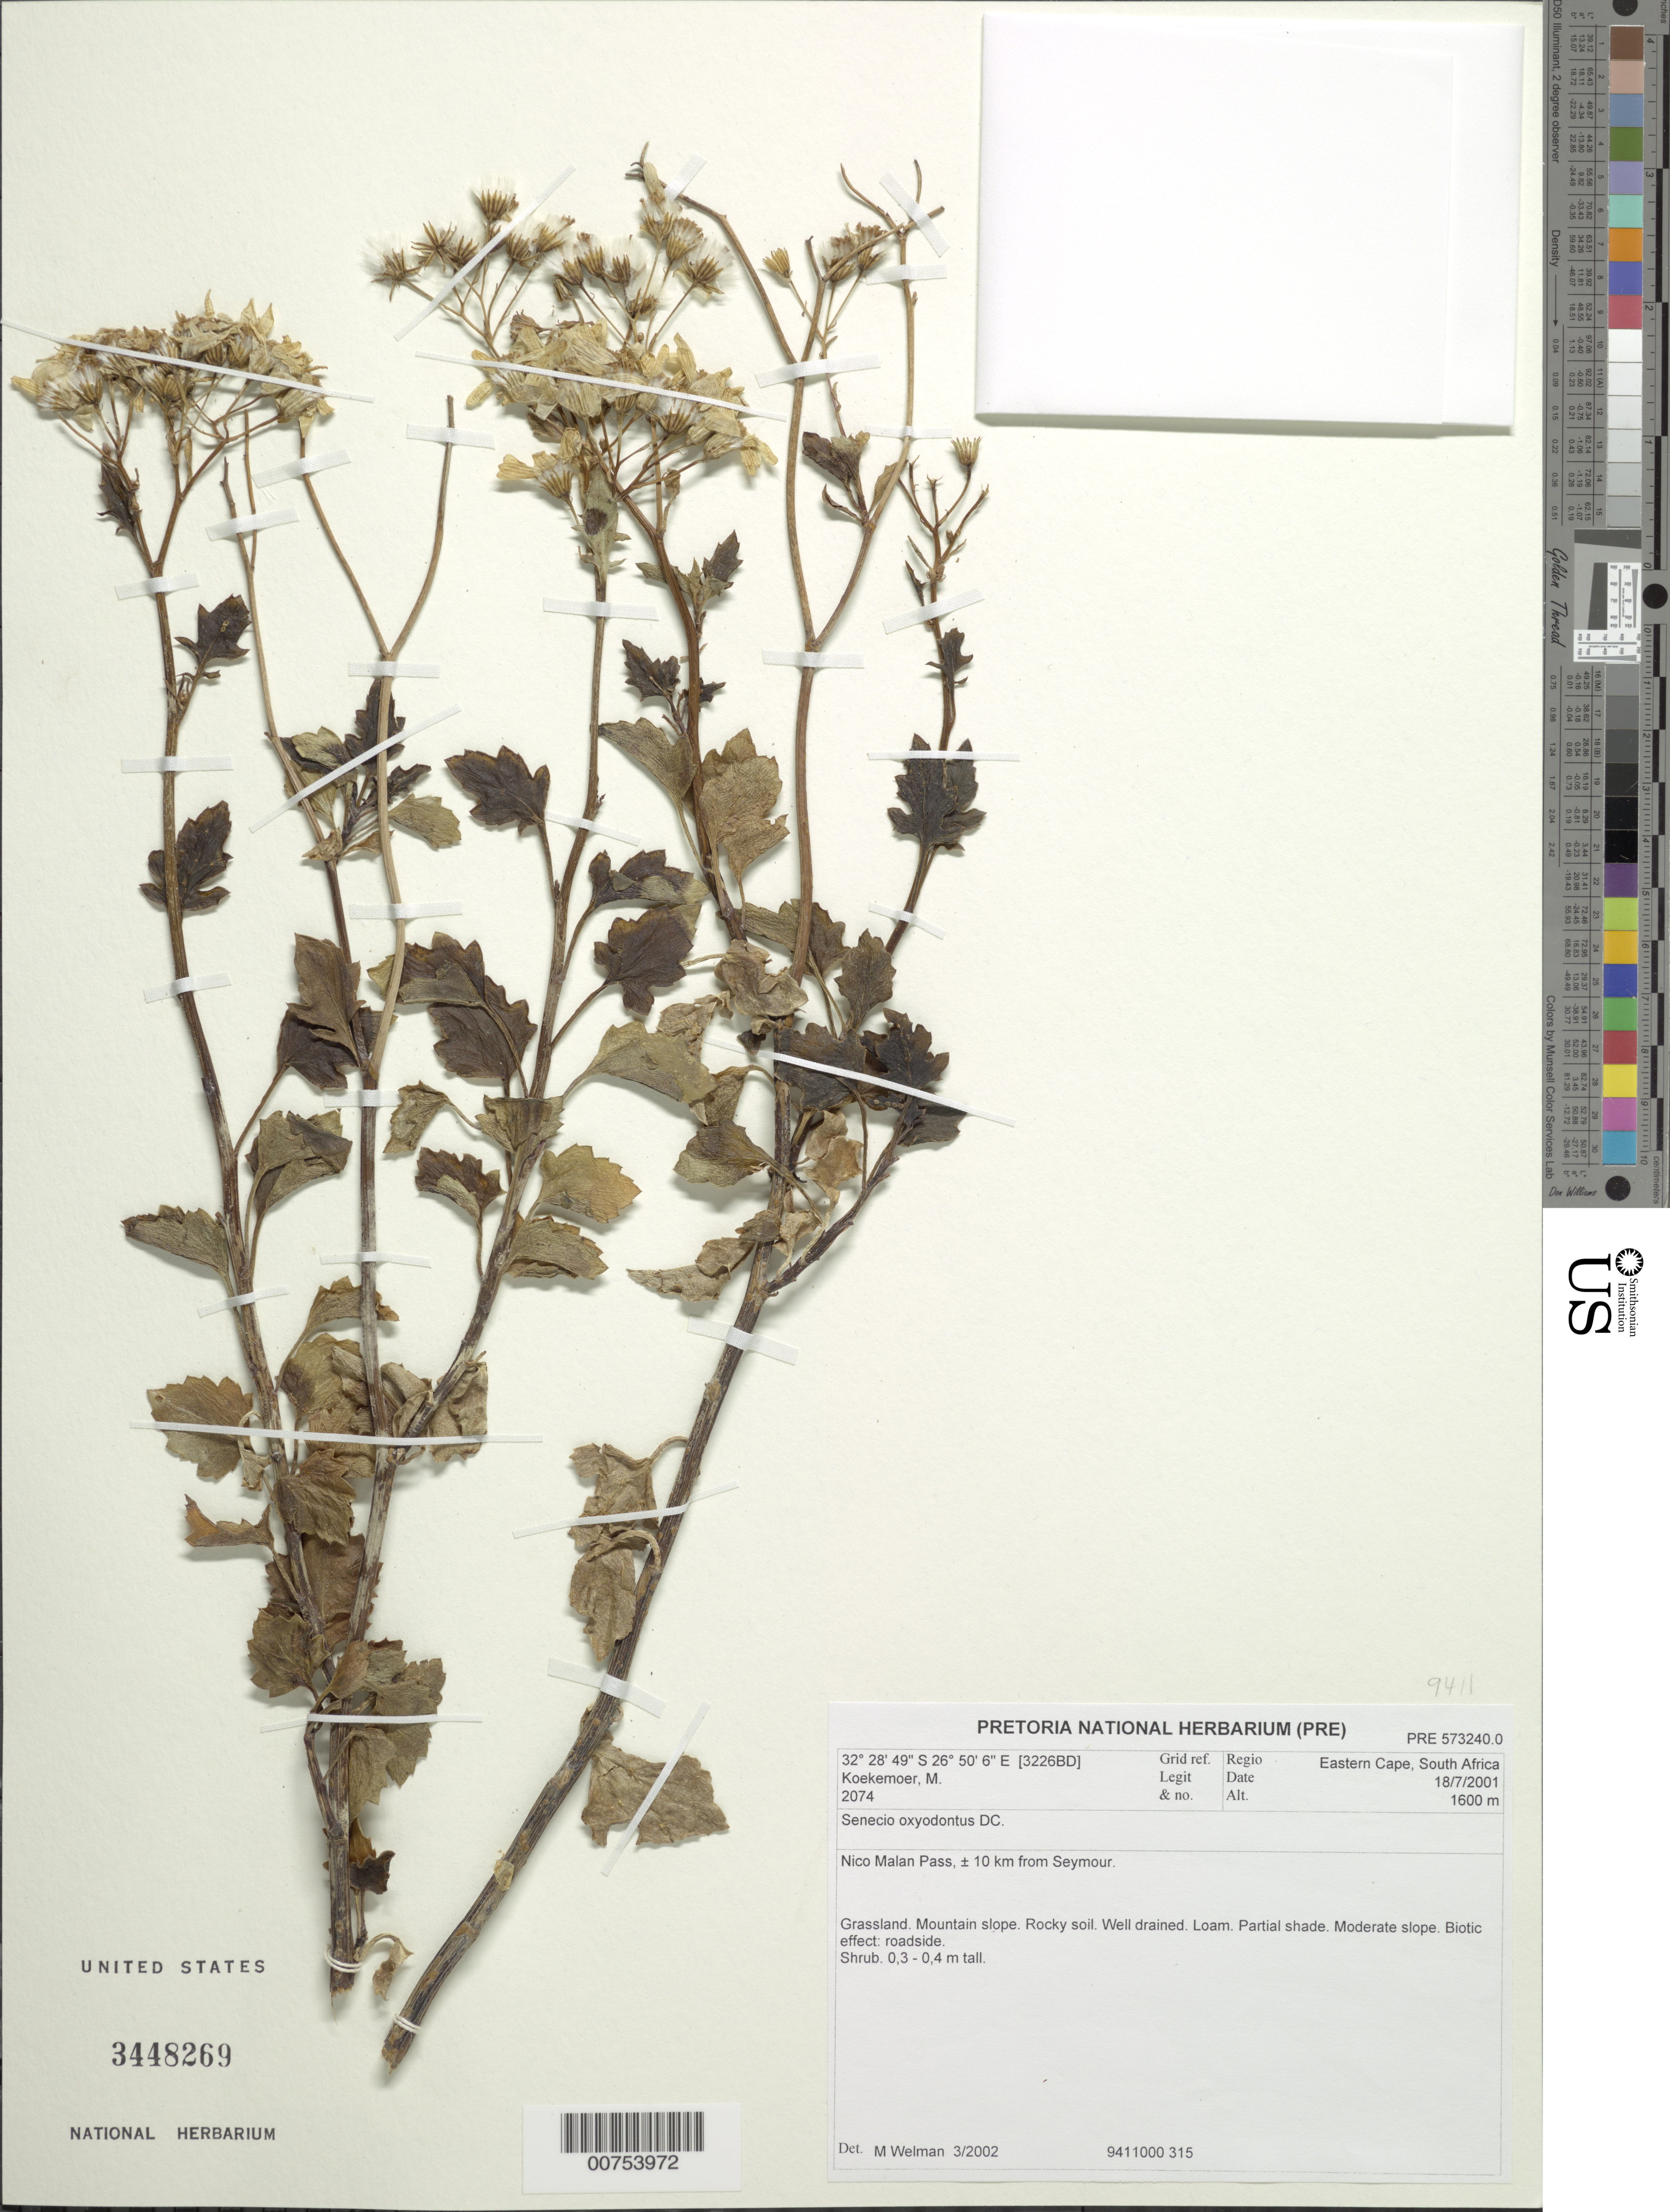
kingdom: Plantae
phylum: Tracheophyta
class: Magnoliopsida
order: Asterales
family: Asteraceae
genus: Senecio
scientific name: Senecio oxyodontus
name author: DC.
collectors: M. Koekemoer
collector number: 2074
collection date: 2001-07-18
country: South Africa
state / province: Eastern Cape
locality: Nico Malan Pass, +/- 10 km from Seymour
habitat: Grassland; mountain slope, rocky soil, well-drained, loam, partial shade, moderate slope, roadside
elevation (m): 1600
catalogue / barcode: US 3448269